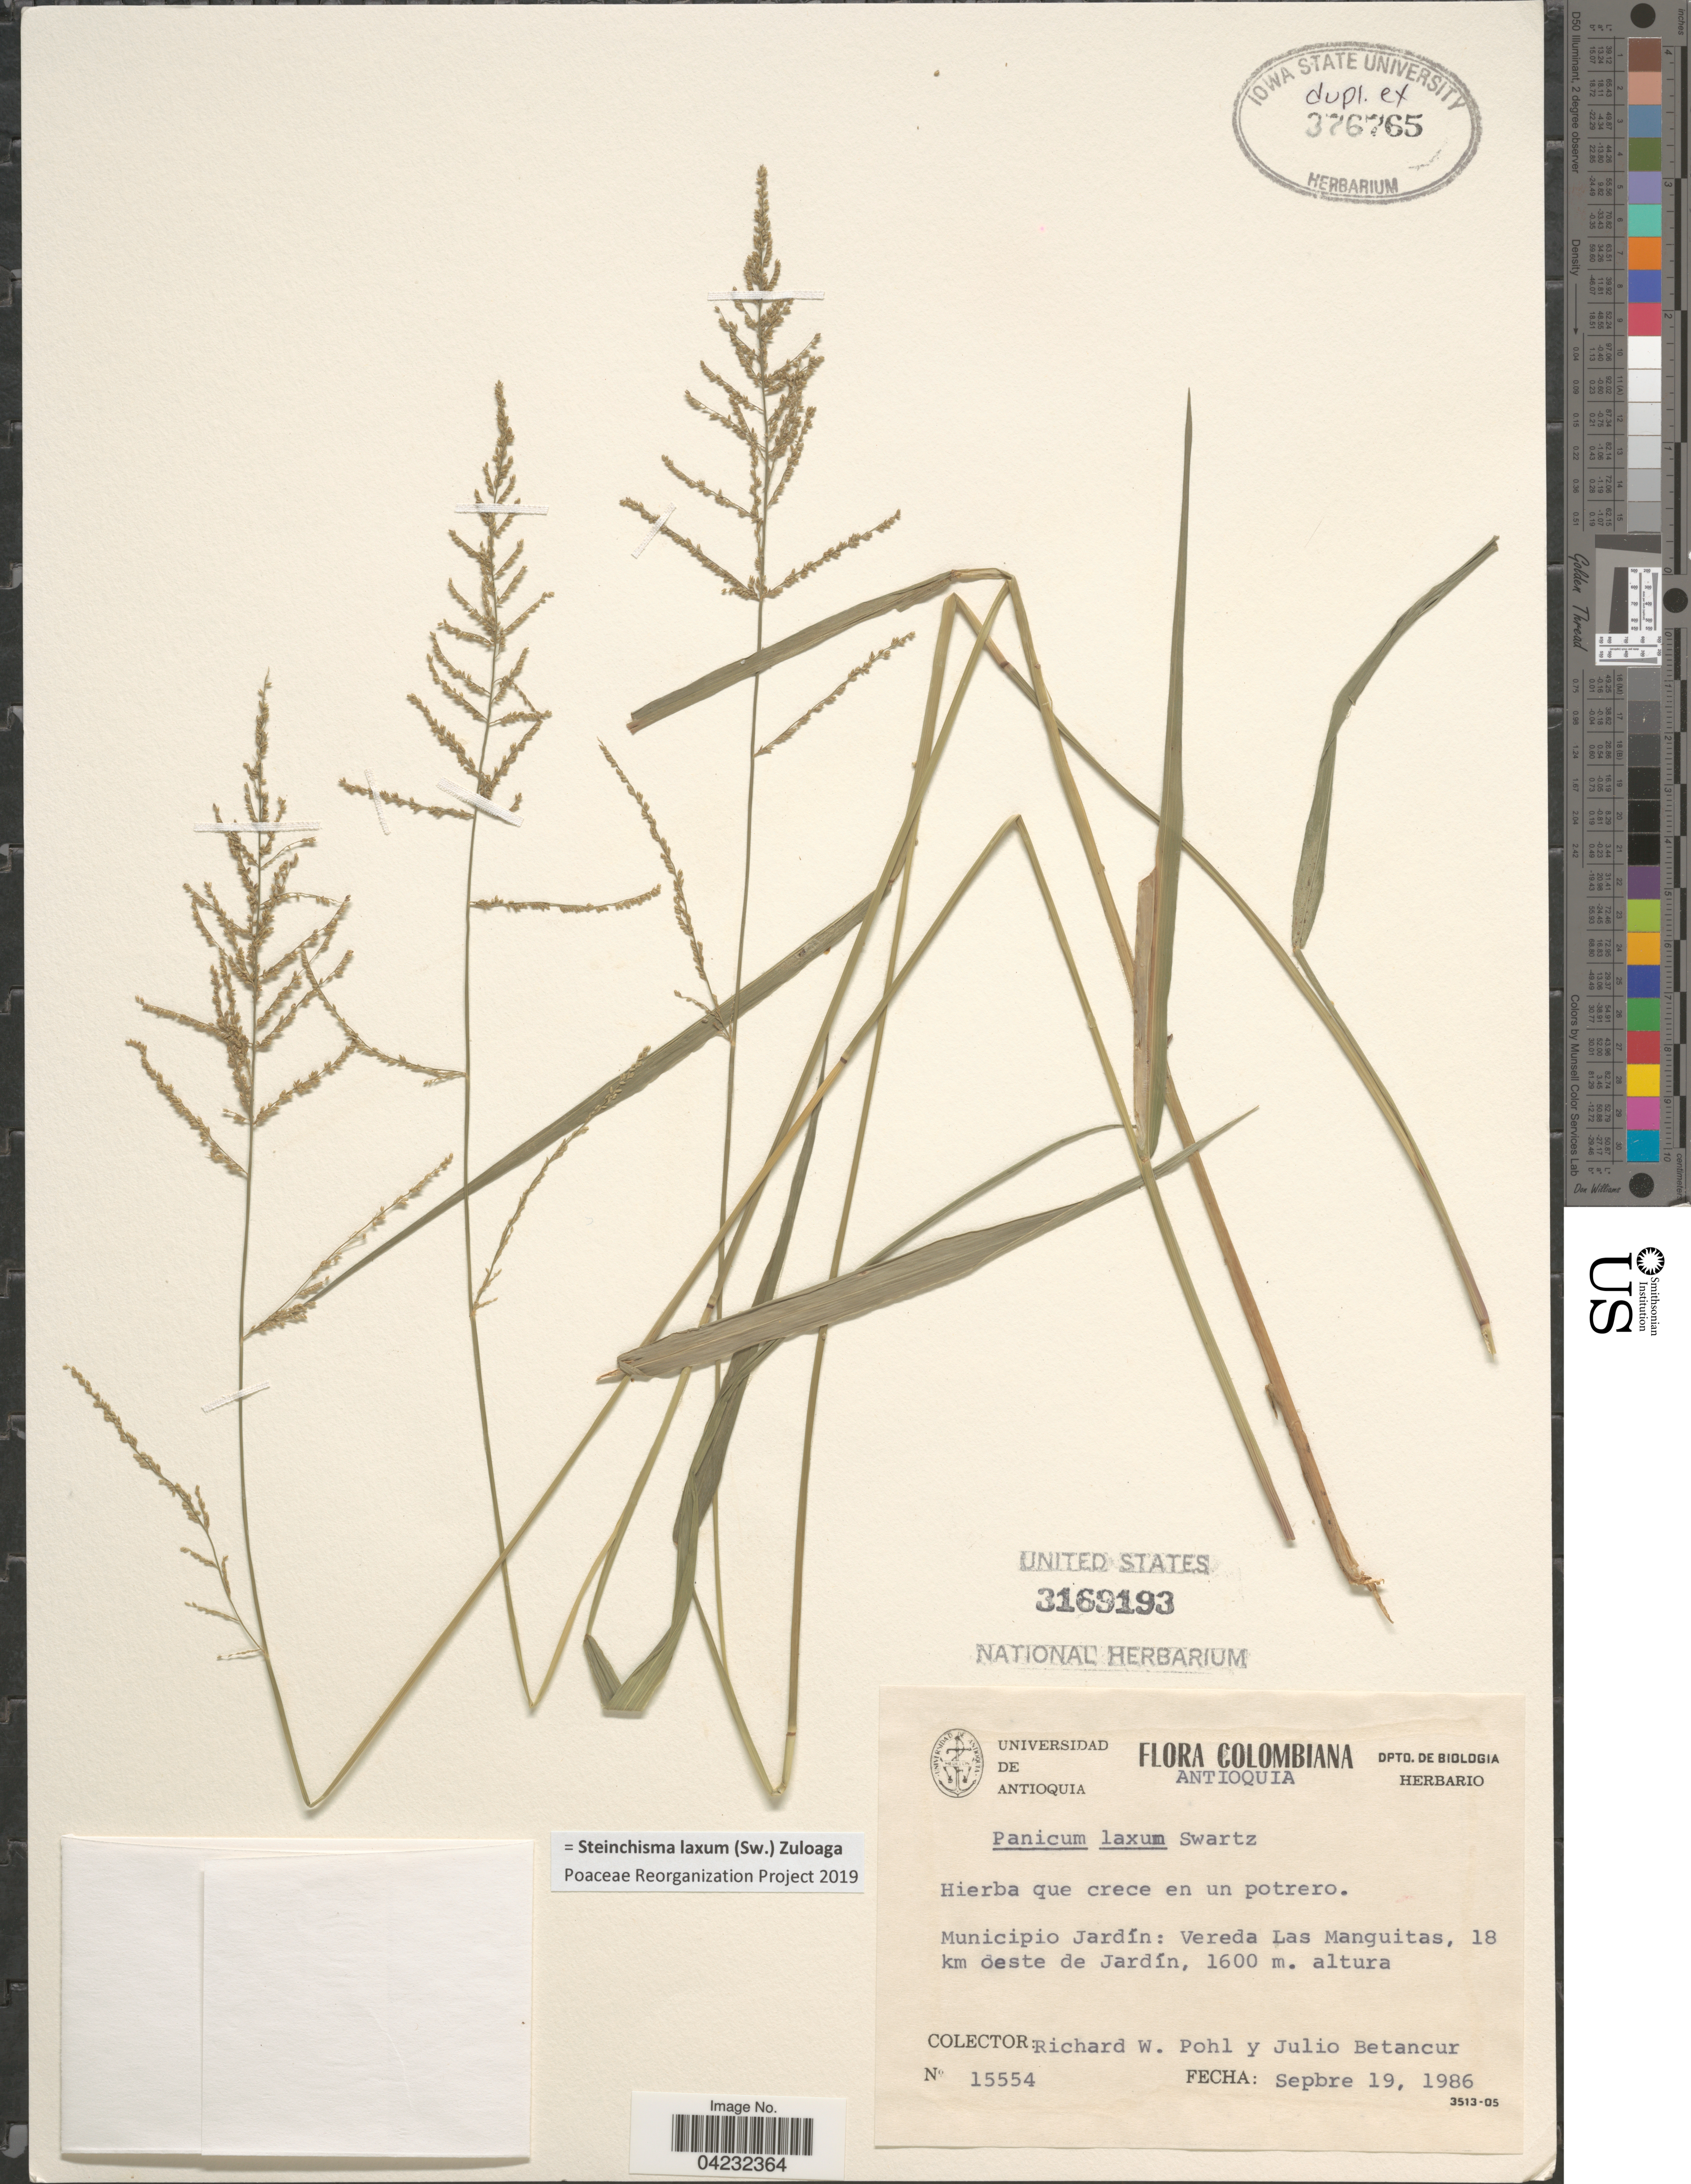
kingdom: Plantae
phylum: Tracheophyta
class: Liliopsida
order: Poales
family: Poaceae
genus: Steinchisma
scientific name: Steinchisma laxum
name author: (Sw.) Zuloaga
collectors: R. W. Pohl & J. Betancur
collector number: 15554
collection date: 1986-09-19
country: Colombia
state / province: Antioquia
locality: En un potrero. Municipio Jardín: Vereda Las Manguitas, 18 km oeste de Jardín.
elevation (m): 1600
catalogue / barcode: US 3169193